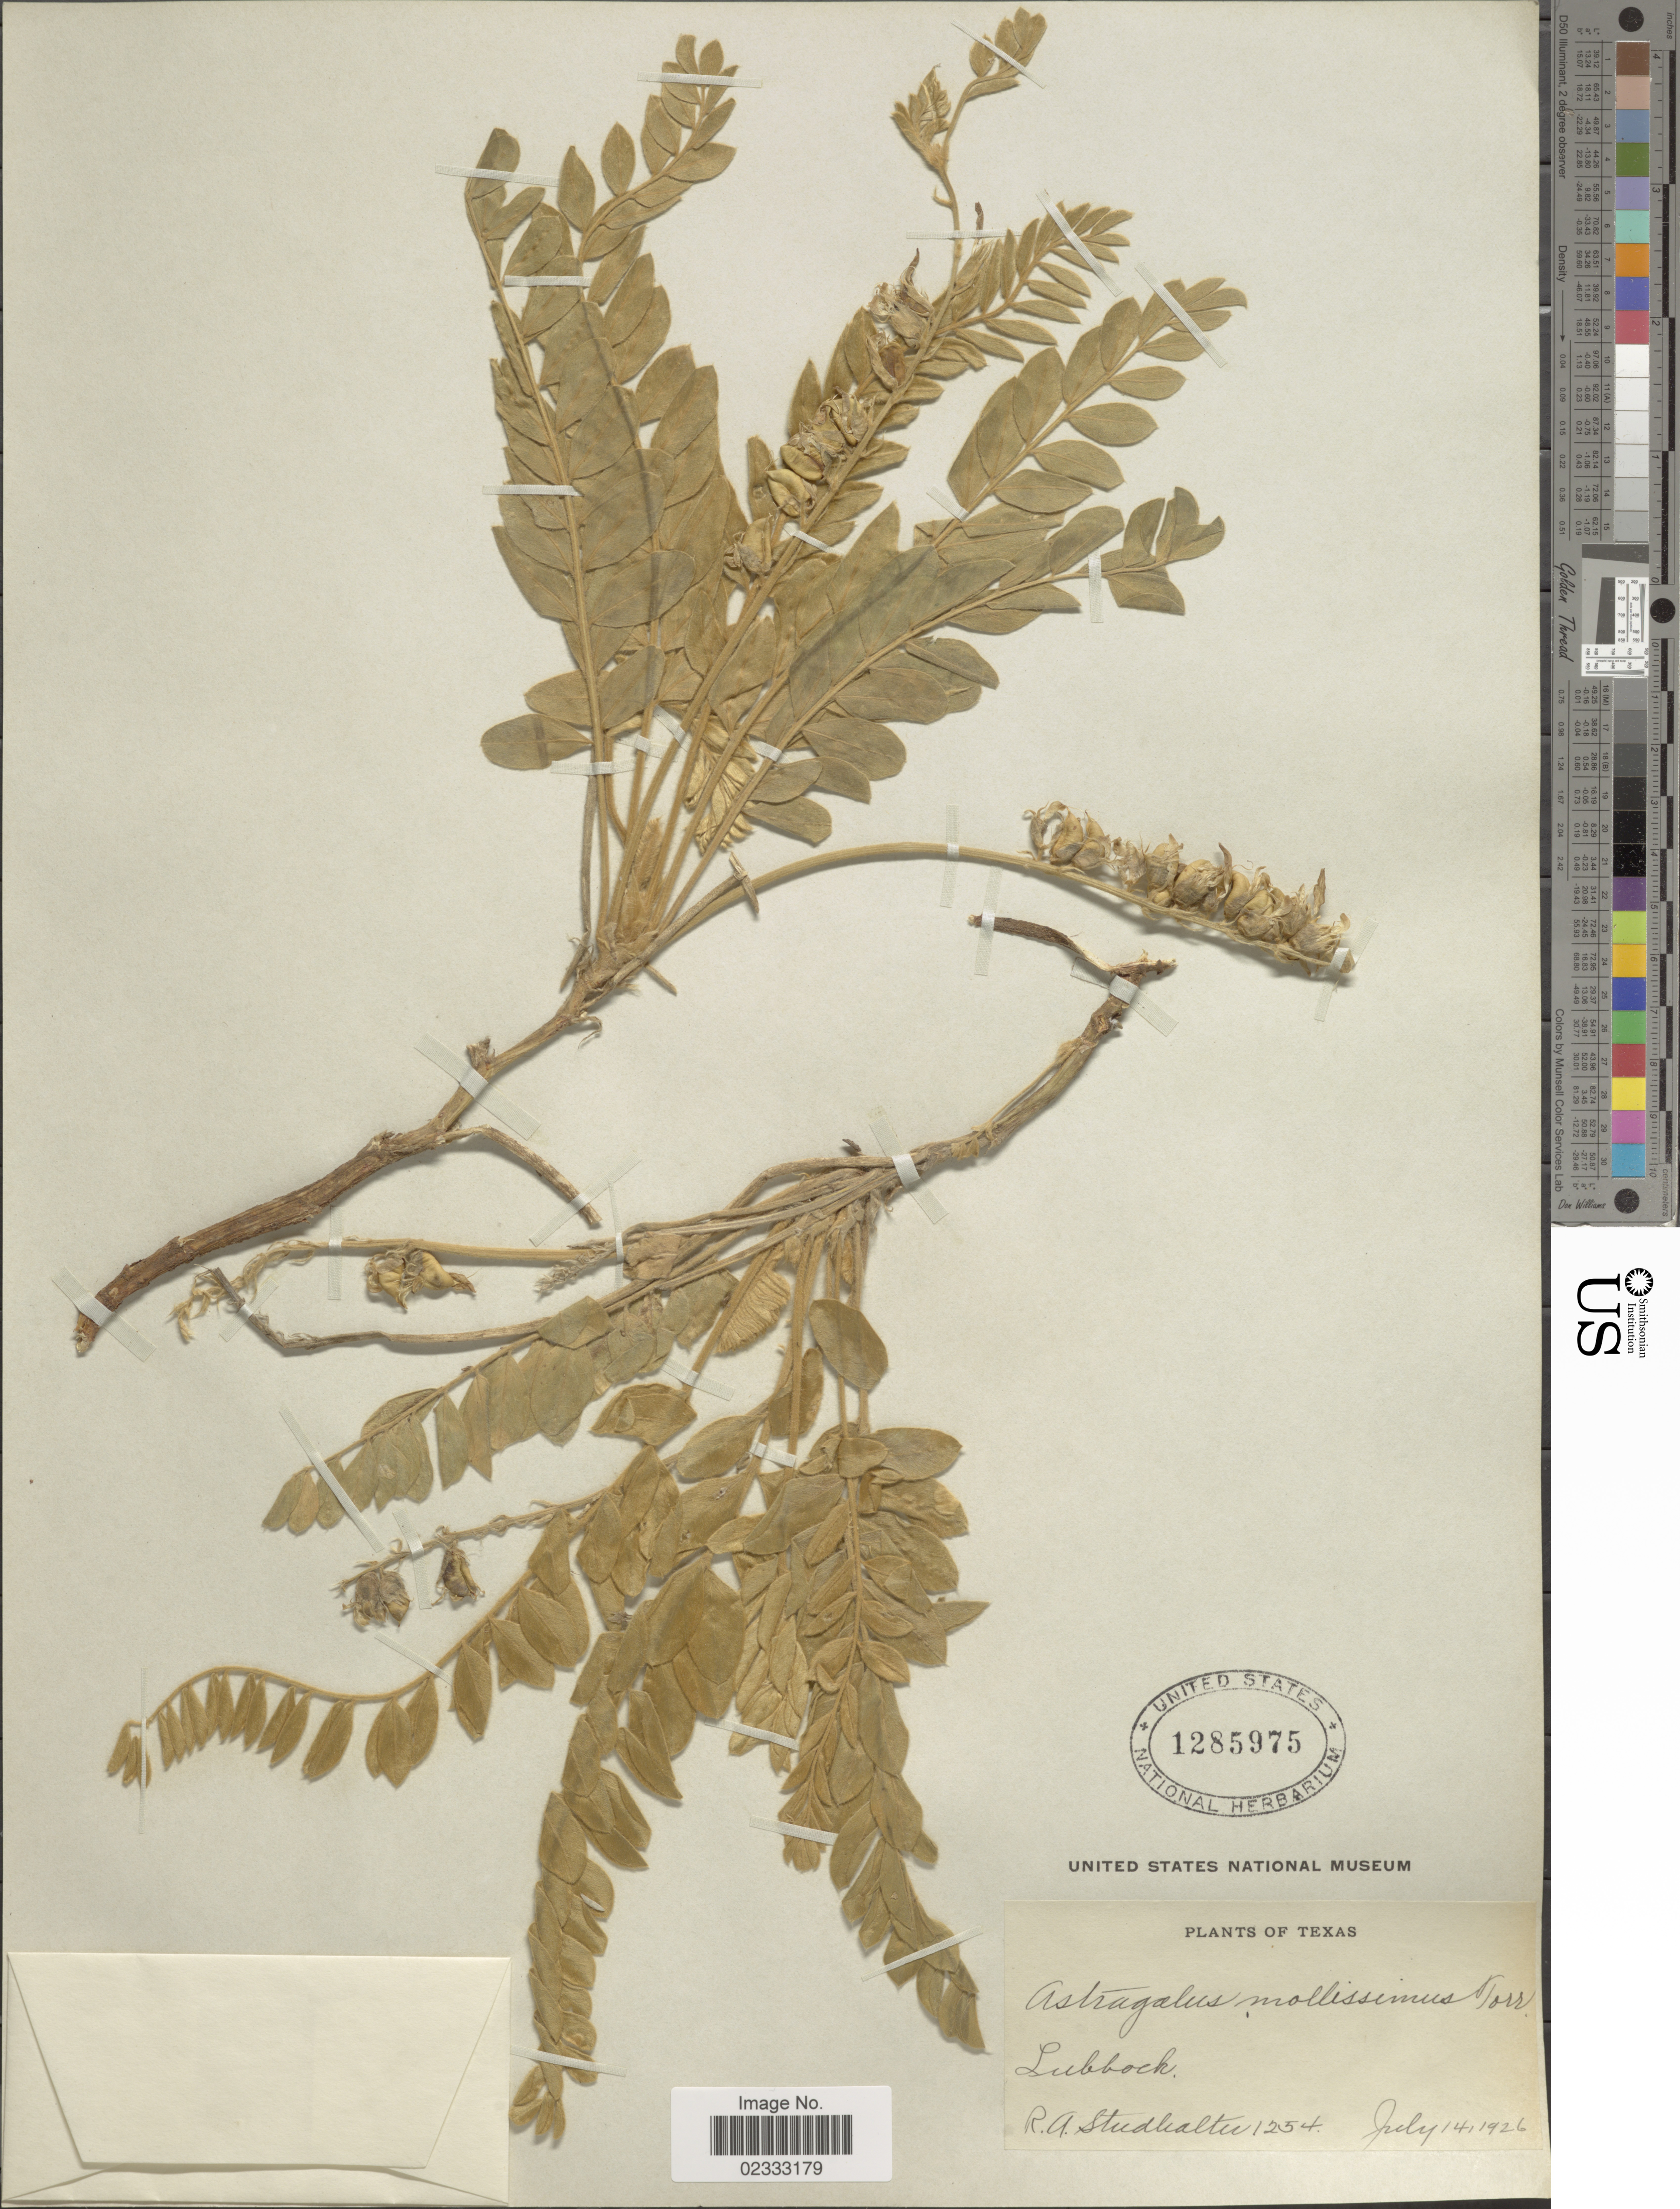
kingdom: Plantae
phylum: Tracheophyta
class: Magnoliopsida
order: Fabales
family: Fabaceae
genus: Astragalus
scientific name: Astragalus mollissimus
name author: Torr.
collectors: R. Studhalter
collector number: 1254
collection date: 1926-07-14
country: United States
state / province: Texas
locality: Texas, Lubbock.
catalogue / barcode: US 1285975